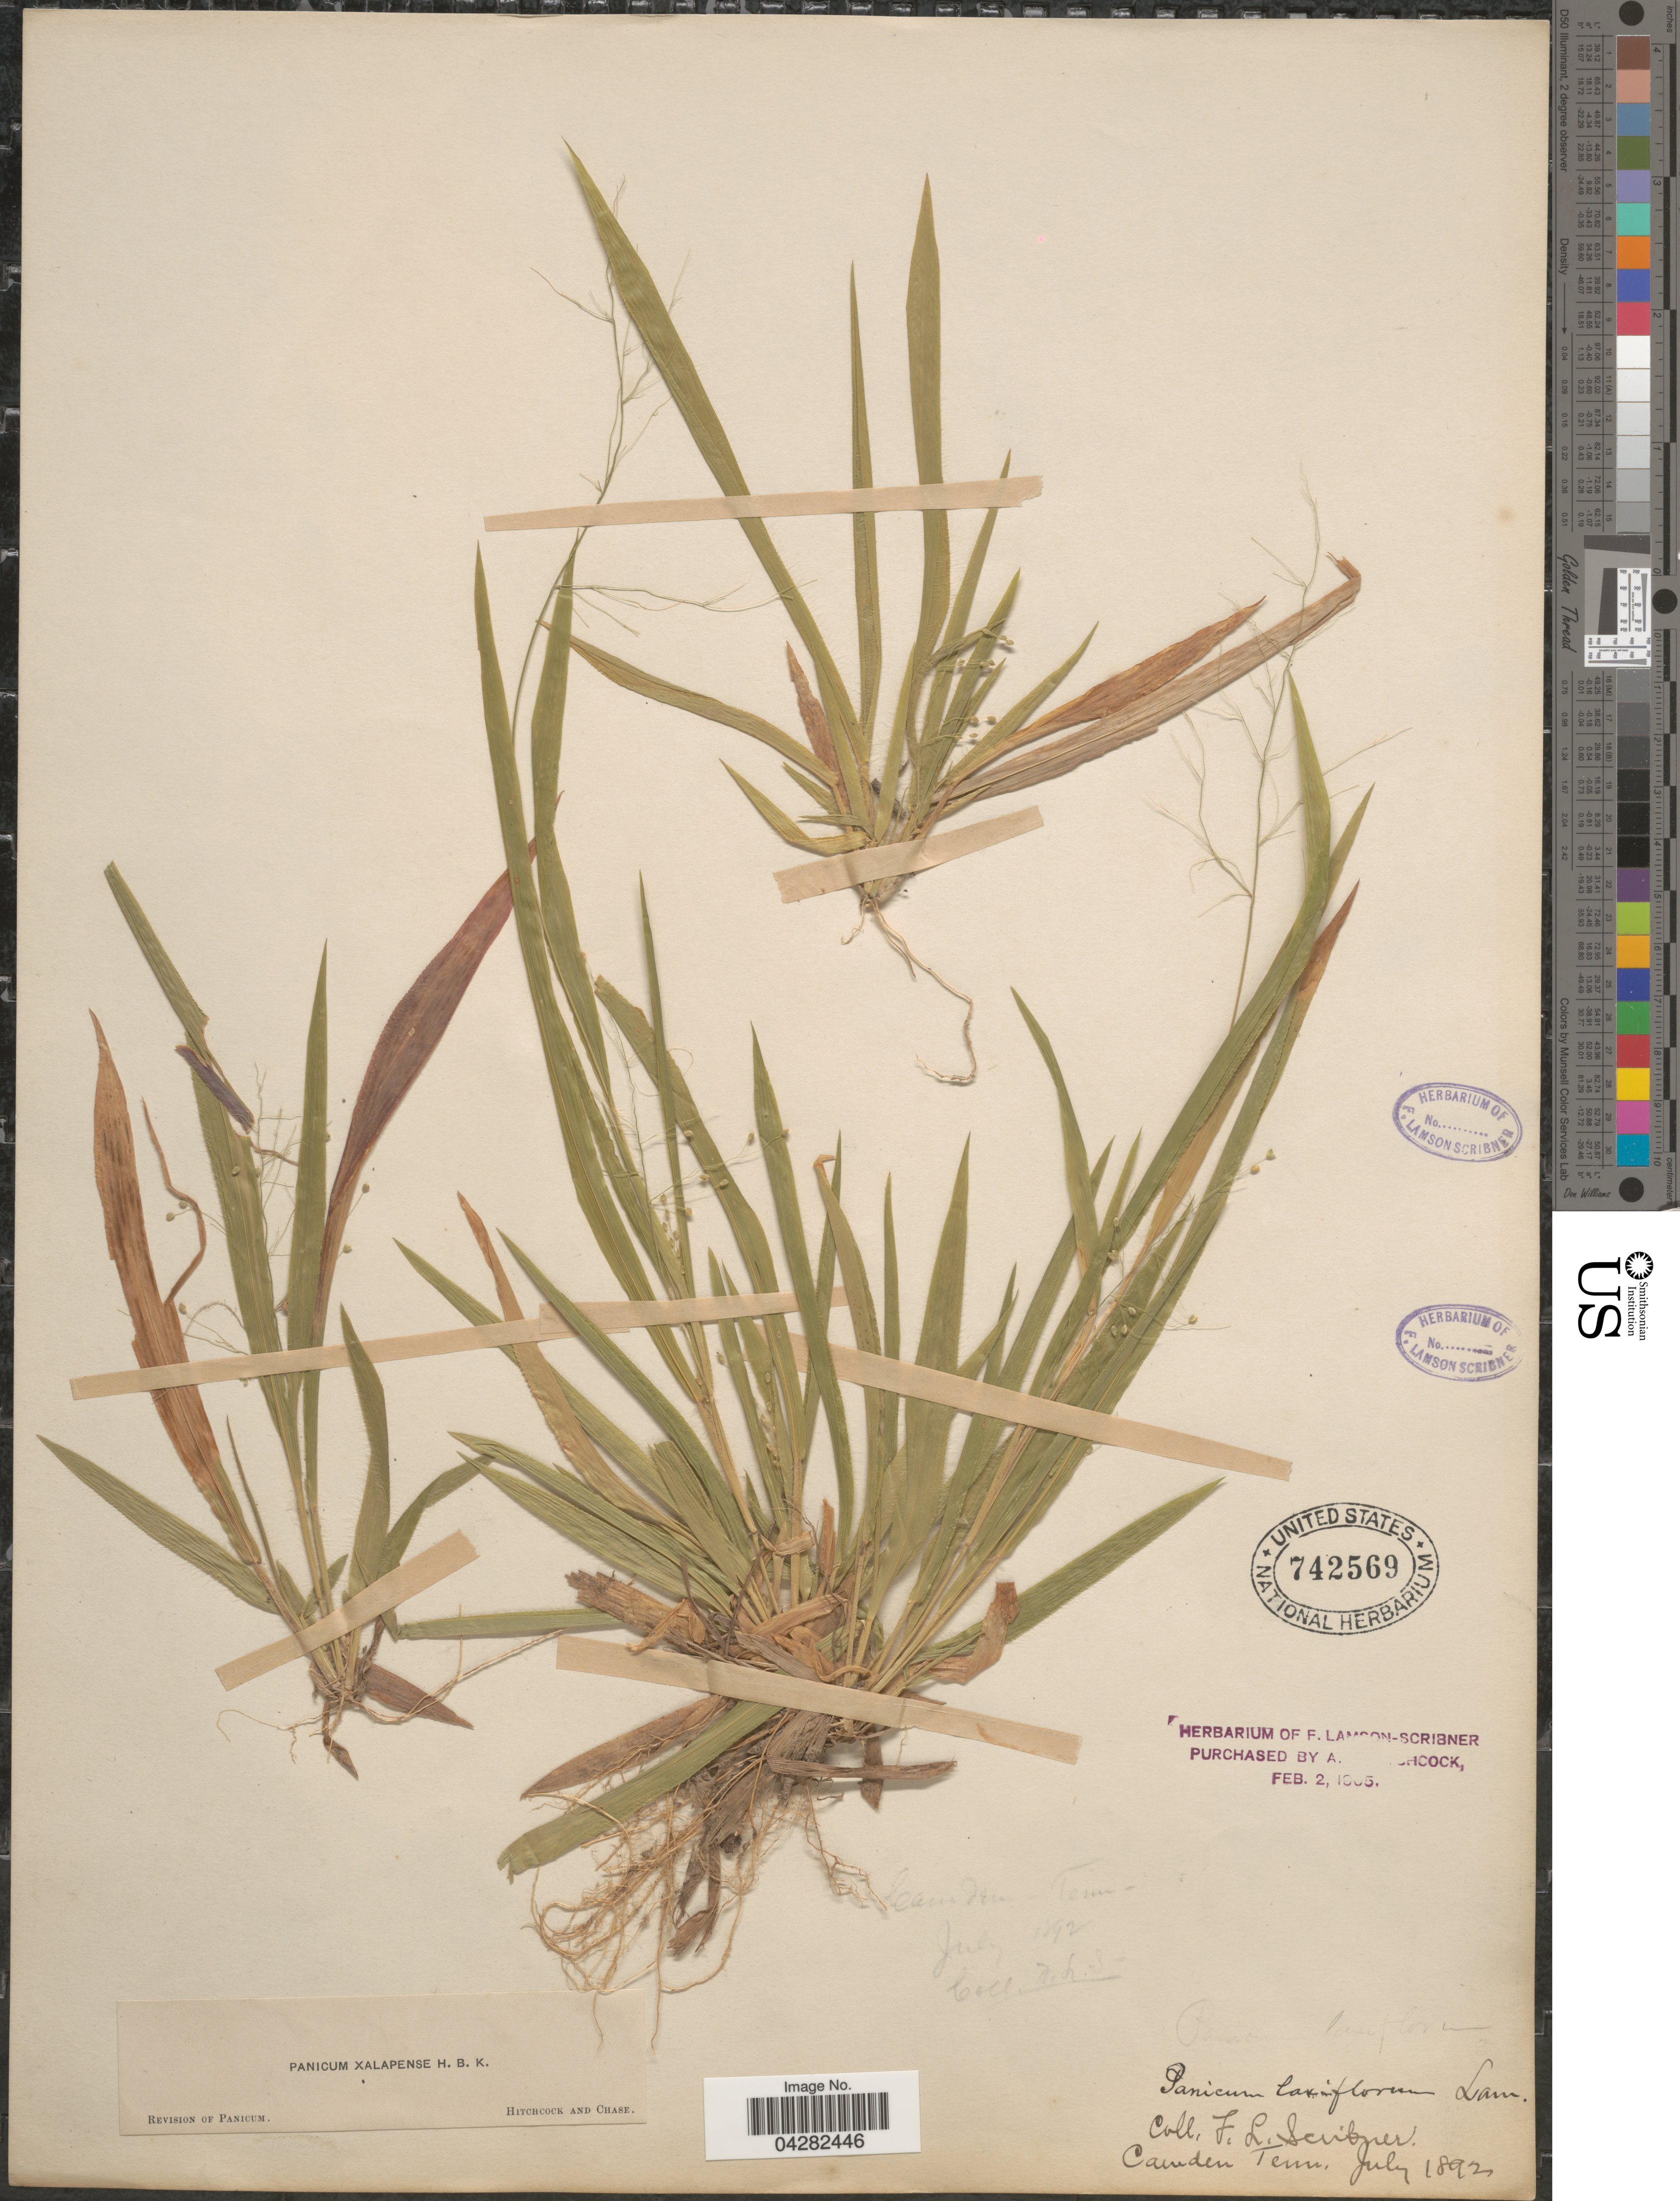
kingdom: Plantae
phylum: Tracheophyta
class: Liliopsida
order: Poales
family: Poaceae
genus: Dichanthelium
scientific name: Dichanthelium laxiflorum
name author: (Lam.) Gould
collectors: F. L. Scribner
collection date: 1892-07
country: United States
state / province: Tennessee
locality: Camden.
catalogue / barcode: US 742569